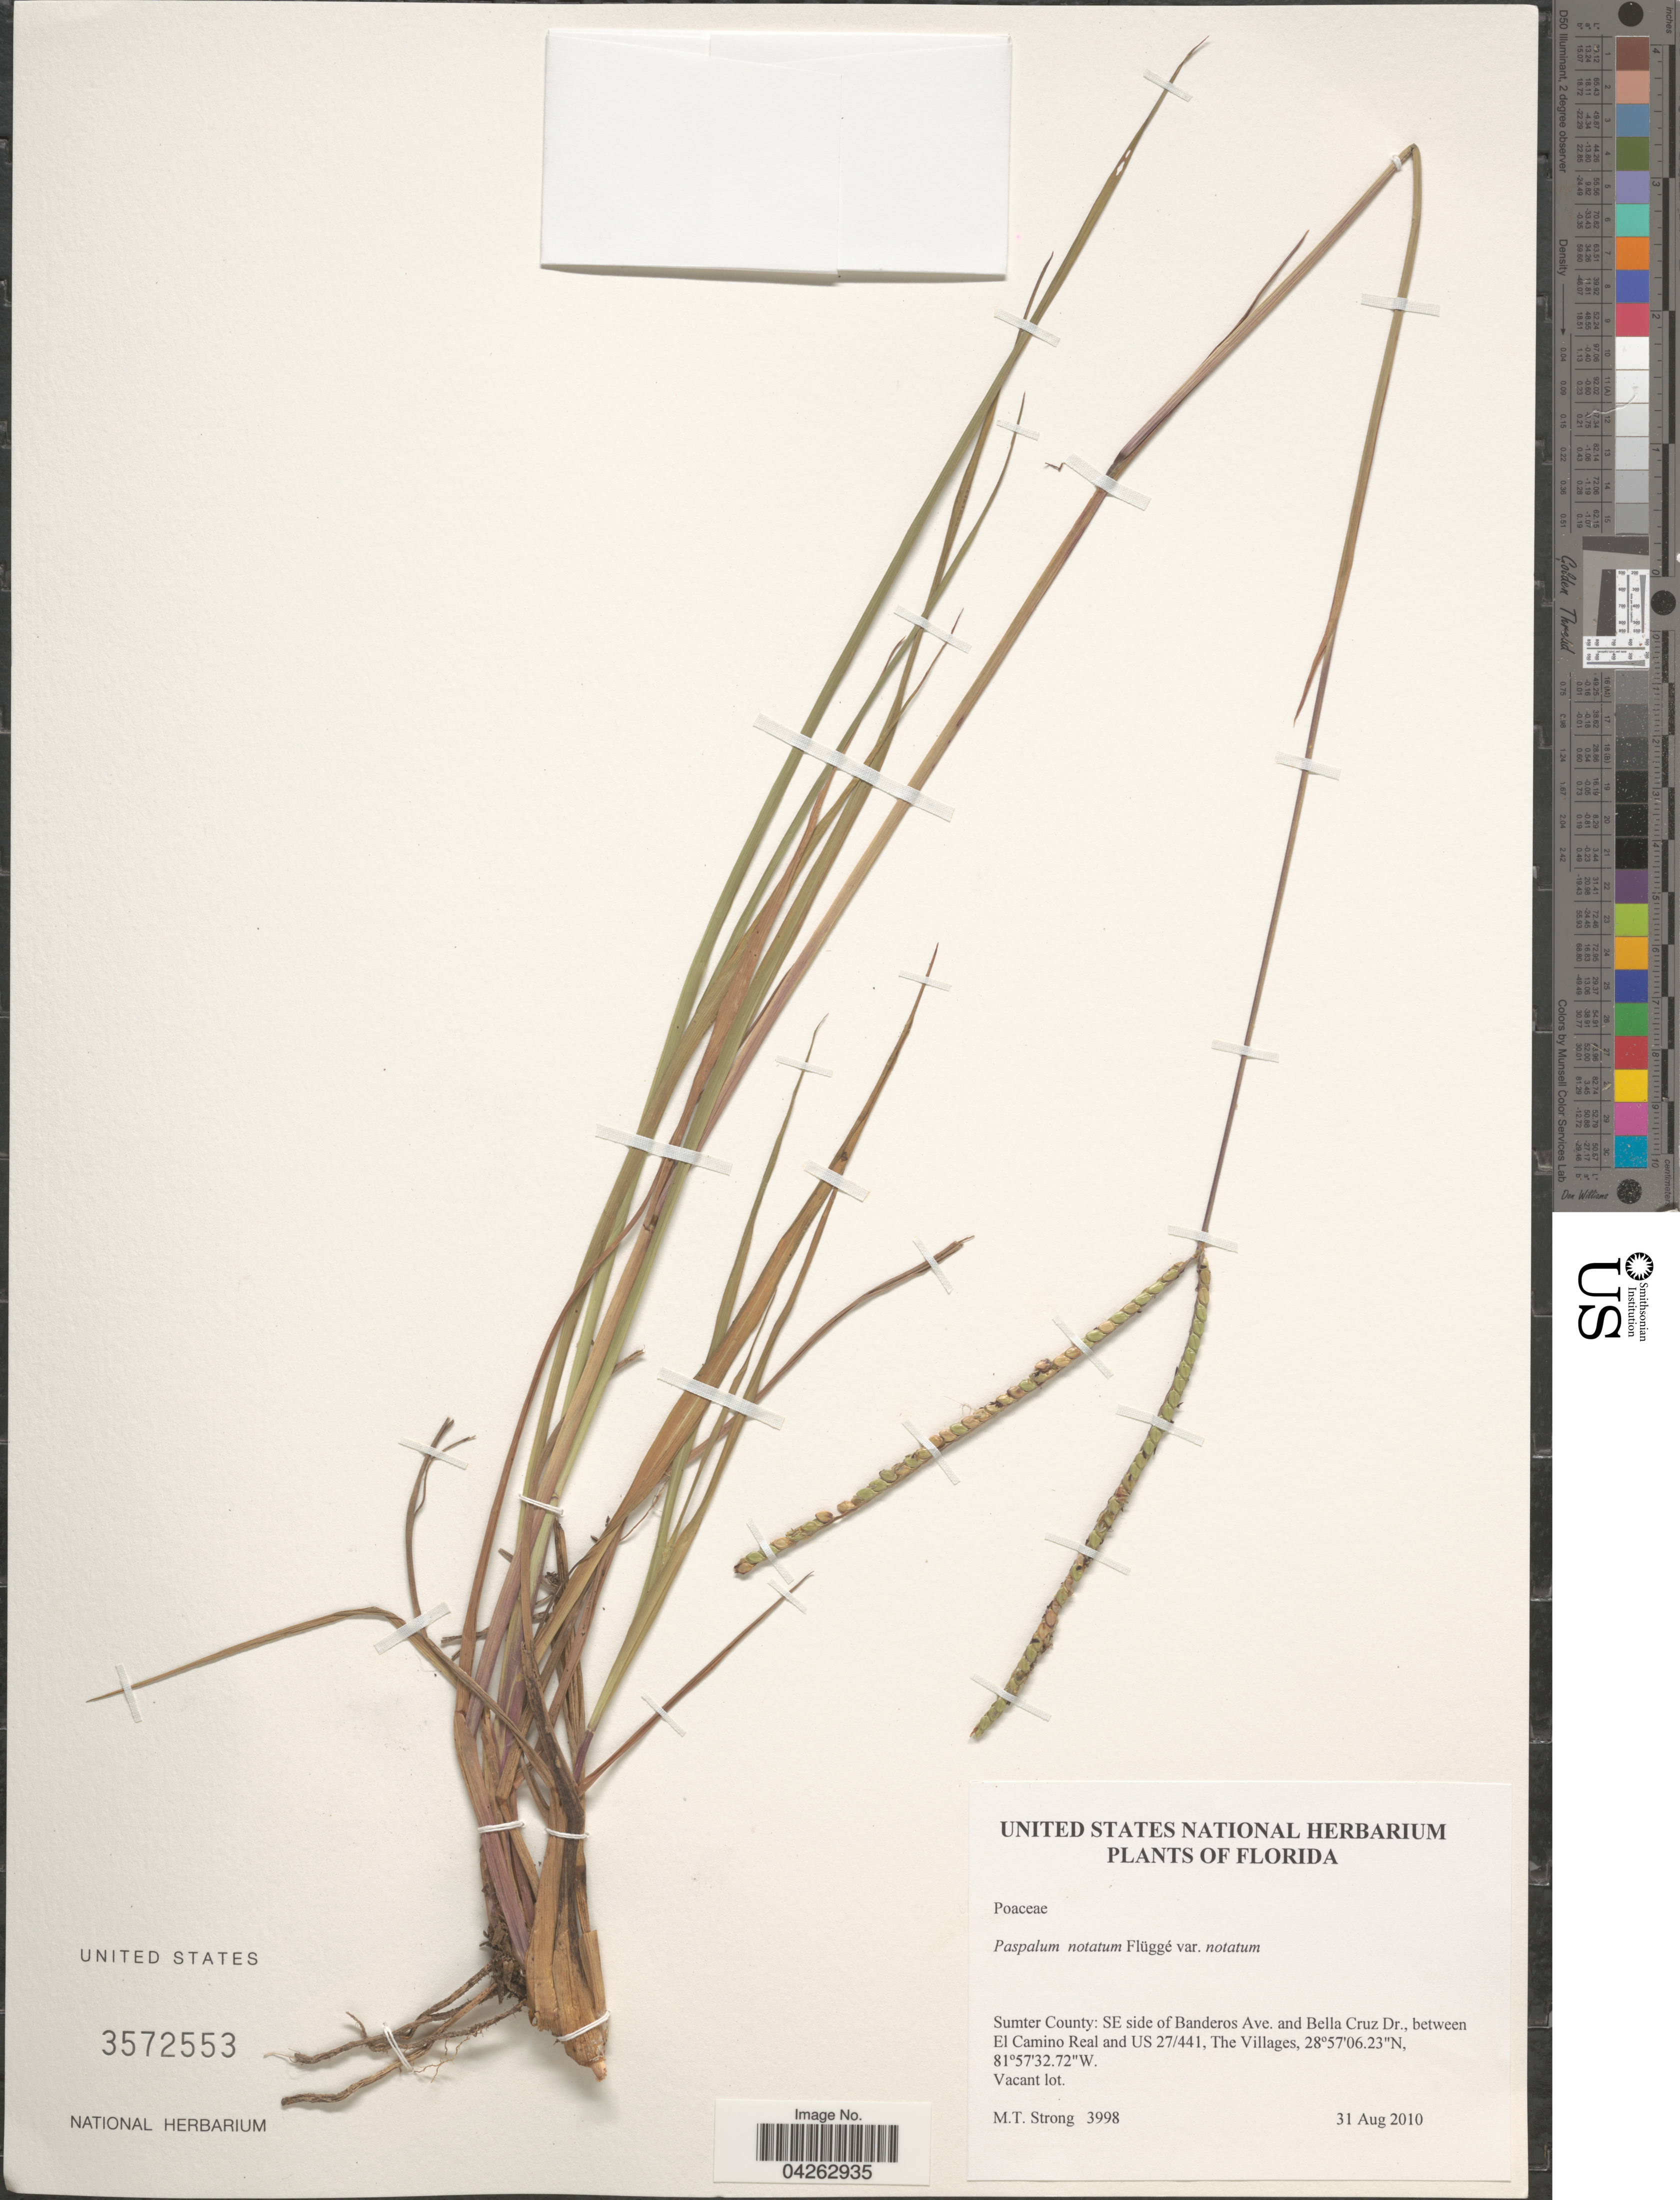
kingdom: Plantae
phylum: Tracheophyta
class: Liliopsida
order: Poales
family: Poaceae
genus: Paspalum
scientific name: Paspalum notatum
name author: Flüggé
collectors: M. T. Strong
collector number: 3998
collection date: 2010-08-31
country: United States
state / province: Florida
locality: Sumter County: SE side of Banderos Ave. and Bella Cruz Dr., between El Camino Real and US 27/441, The Villages. Vacant lot.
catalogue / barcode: US 3572553